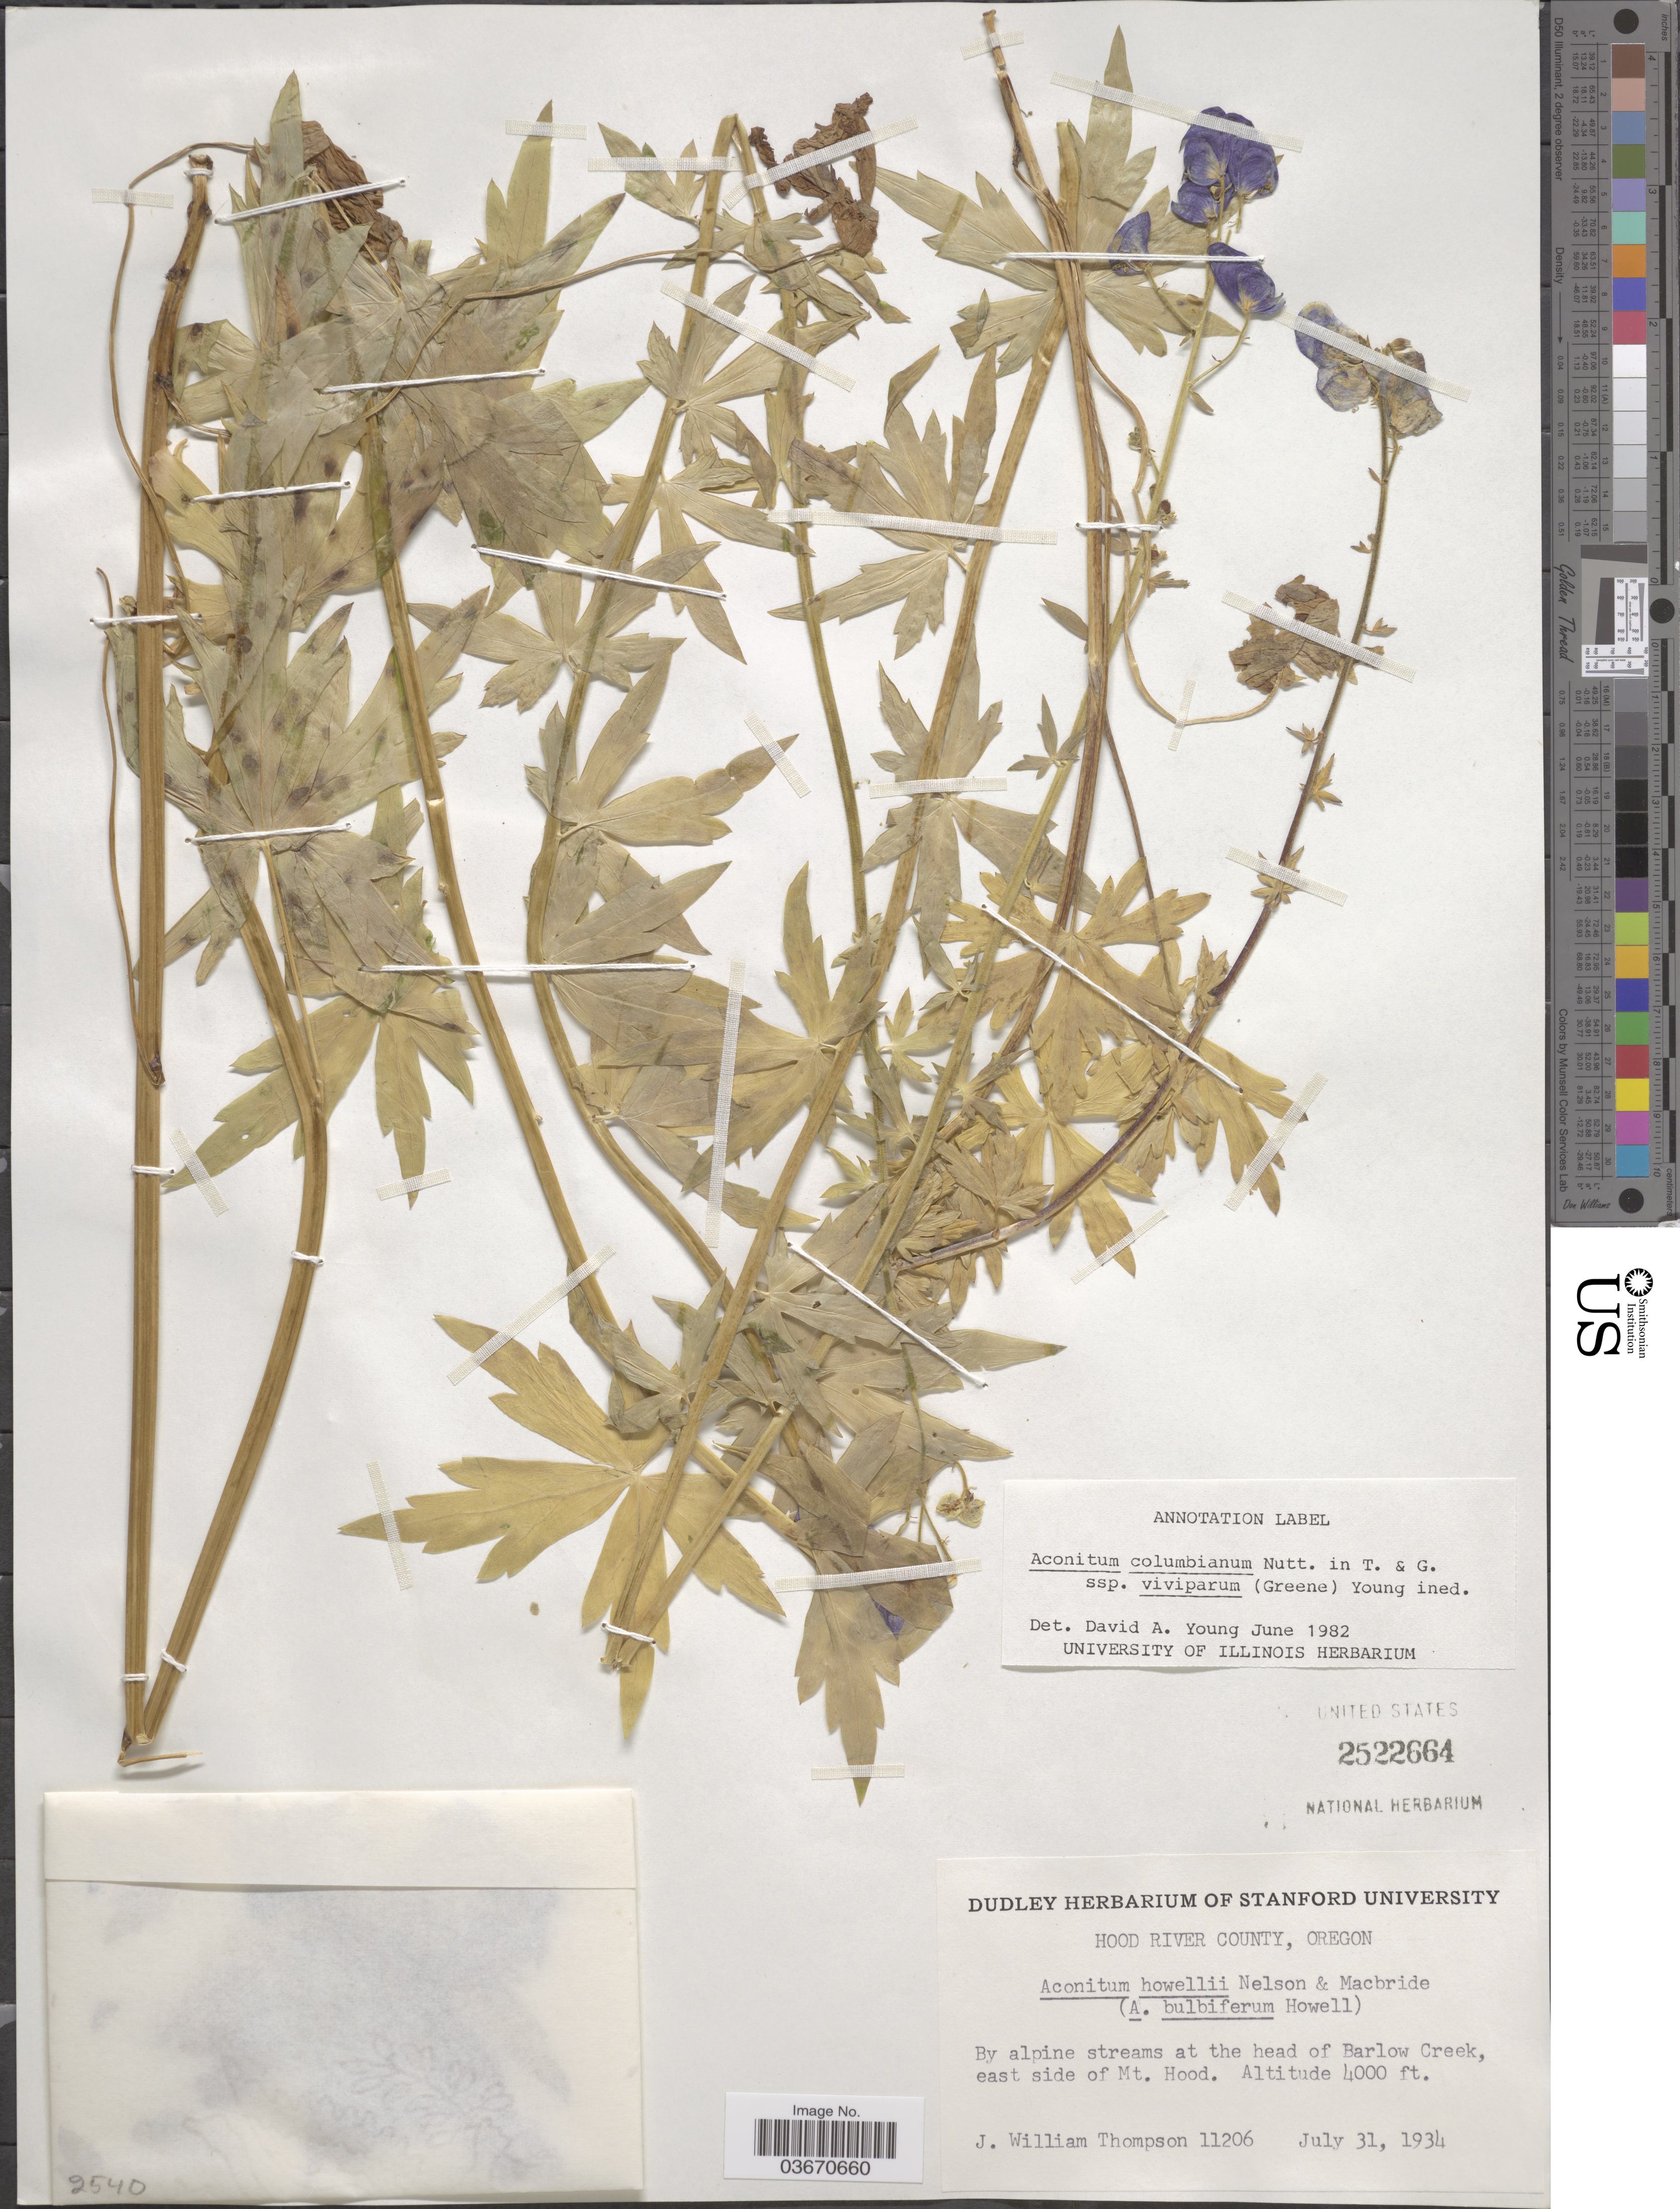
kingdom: Plantae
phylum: Tracheophyta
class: Magnoliopsida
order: Ranunculales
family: Ranunculaceae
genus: Aconitum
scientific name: Aconitum columbianum subsp. viviparum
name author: (Greene) Brink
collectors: J. W. Thompson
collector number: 11206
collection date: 1934-07-31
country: United States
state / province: Oregon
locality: Hood River County. By alpine streams at the head of Barlow Creek, east side of Mt. Hood.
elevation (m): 1219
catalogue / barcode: US 2522664